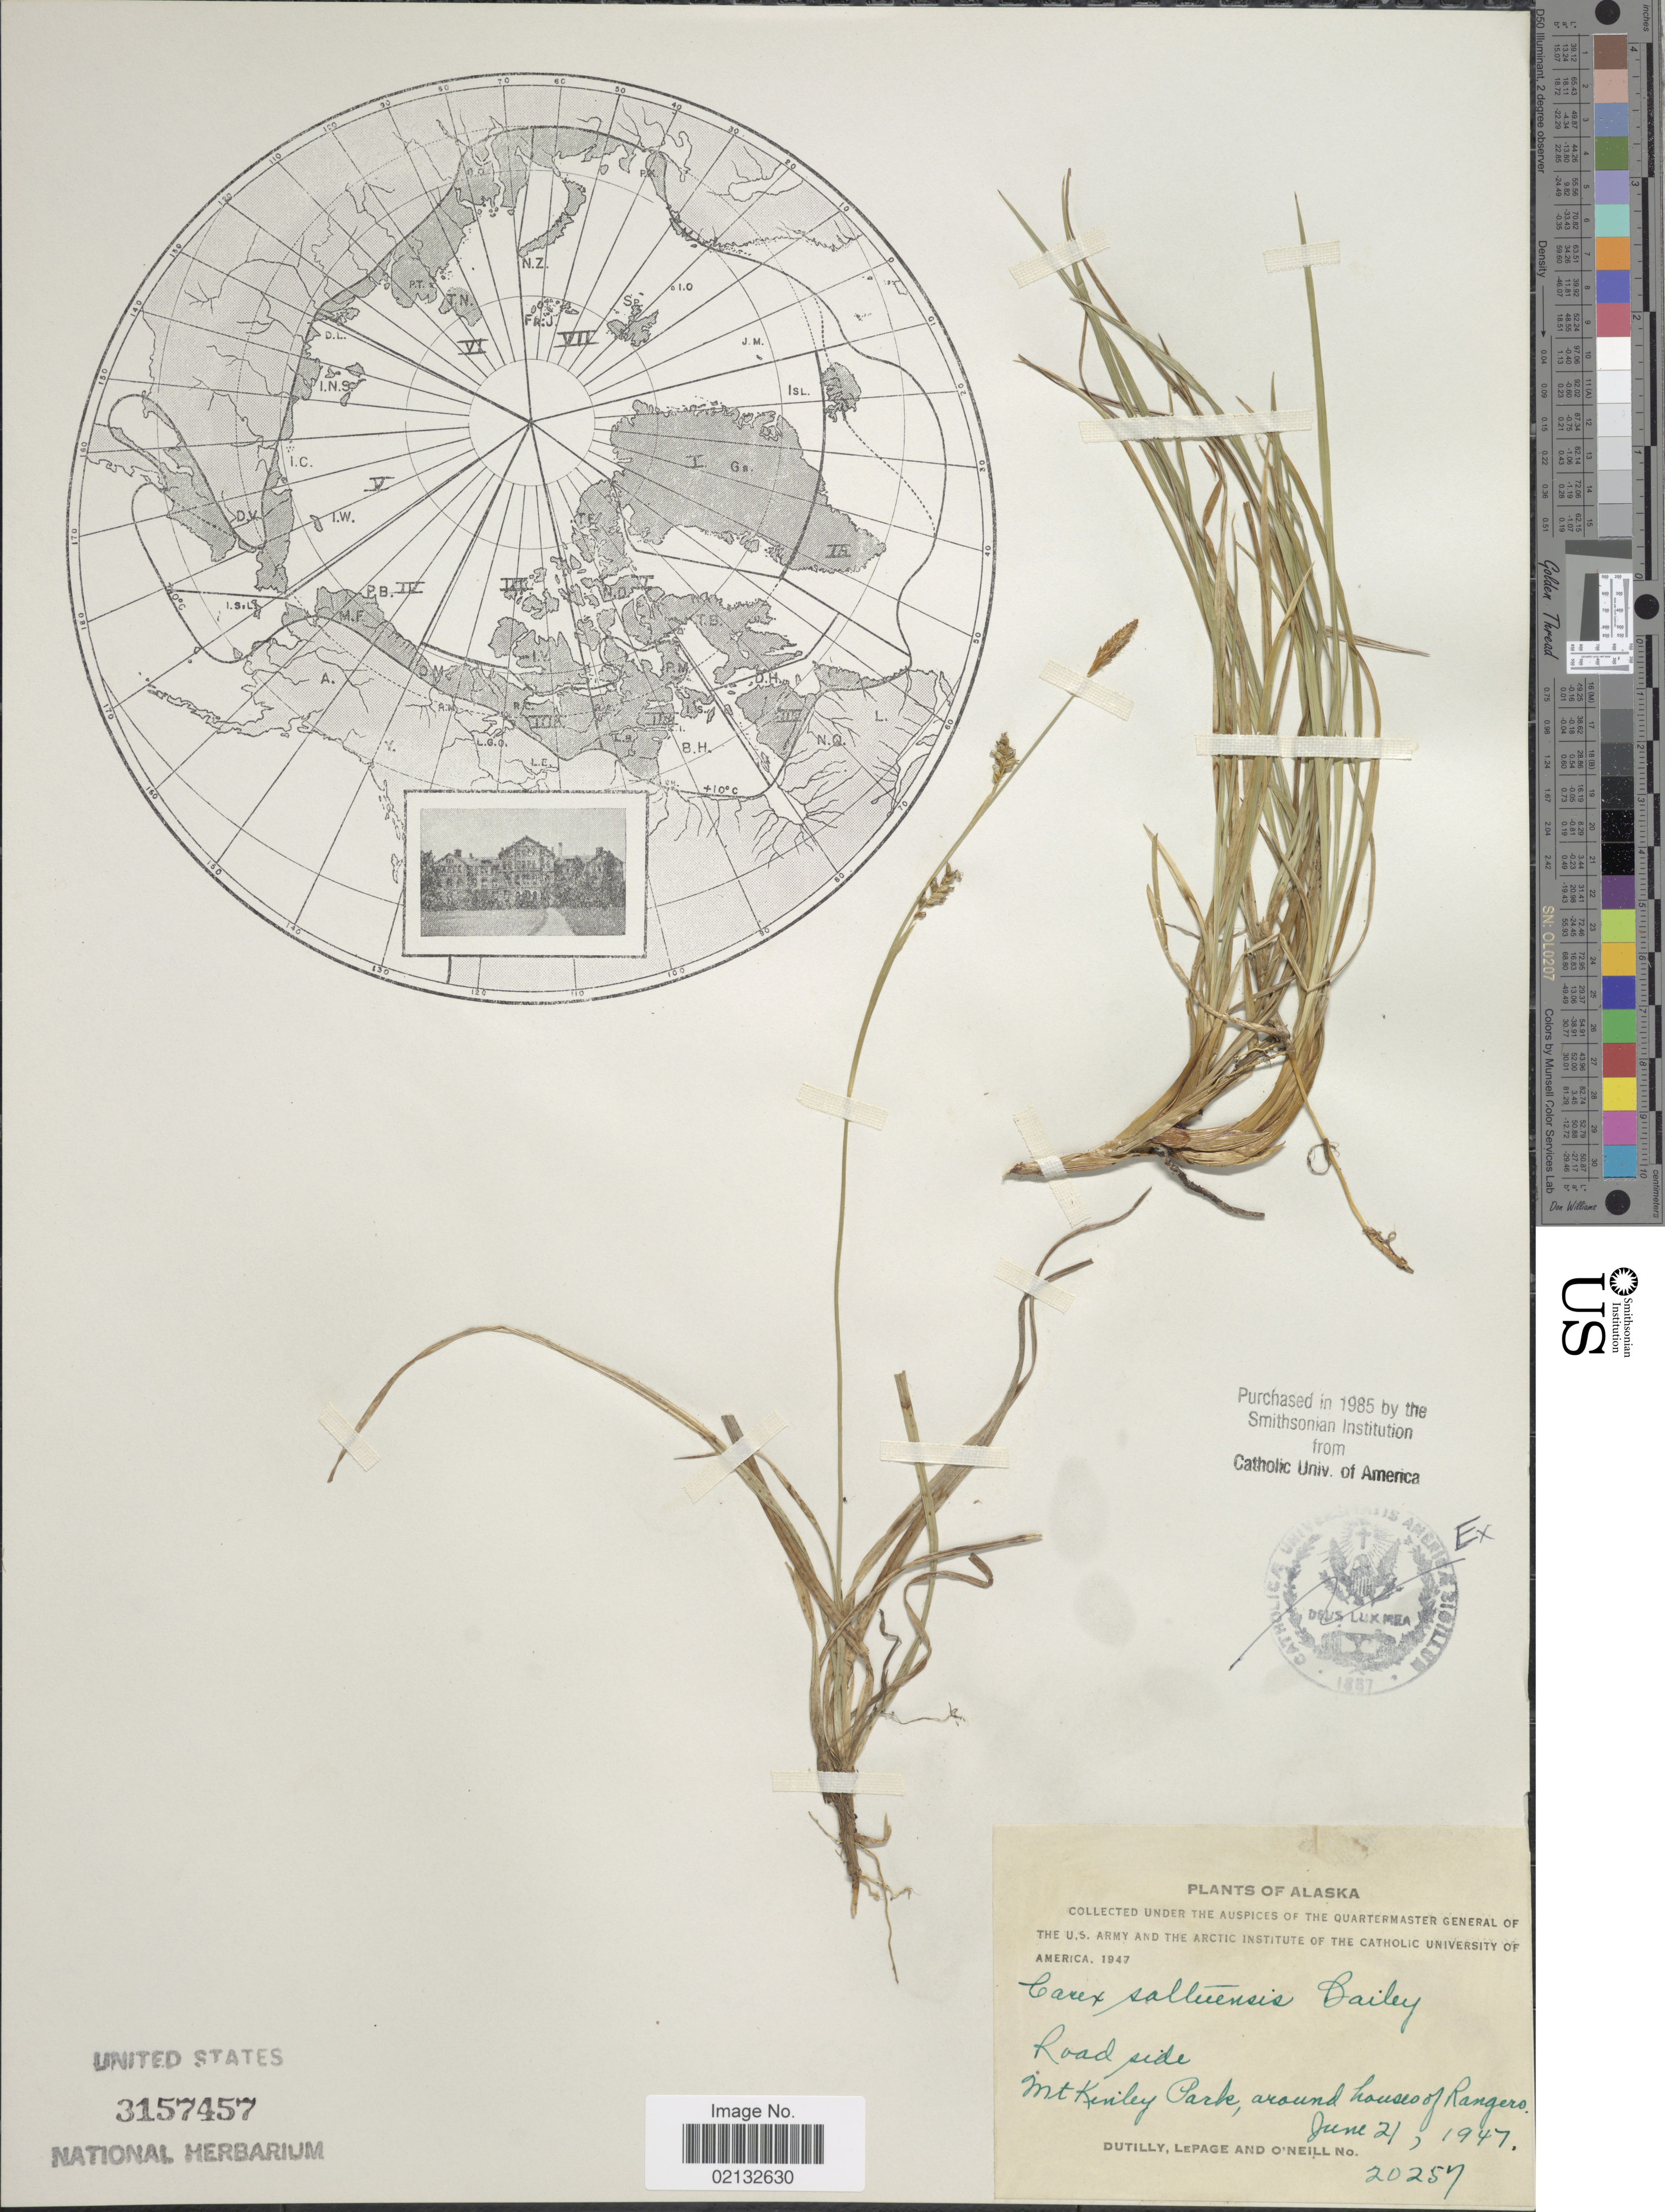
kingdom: Plantae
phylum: Tracheophyta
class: Liliopsida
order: Poales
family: Cyperaceae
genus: Carex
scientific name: Carex vaginata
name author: Tausch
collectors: -. Dutilly, -. LePage & O' Neill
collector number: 20257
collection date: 1947-06-21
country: United States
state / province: Alaska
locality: Mt. Kinley Park, around houses of Rangers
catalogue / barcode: US 3157457